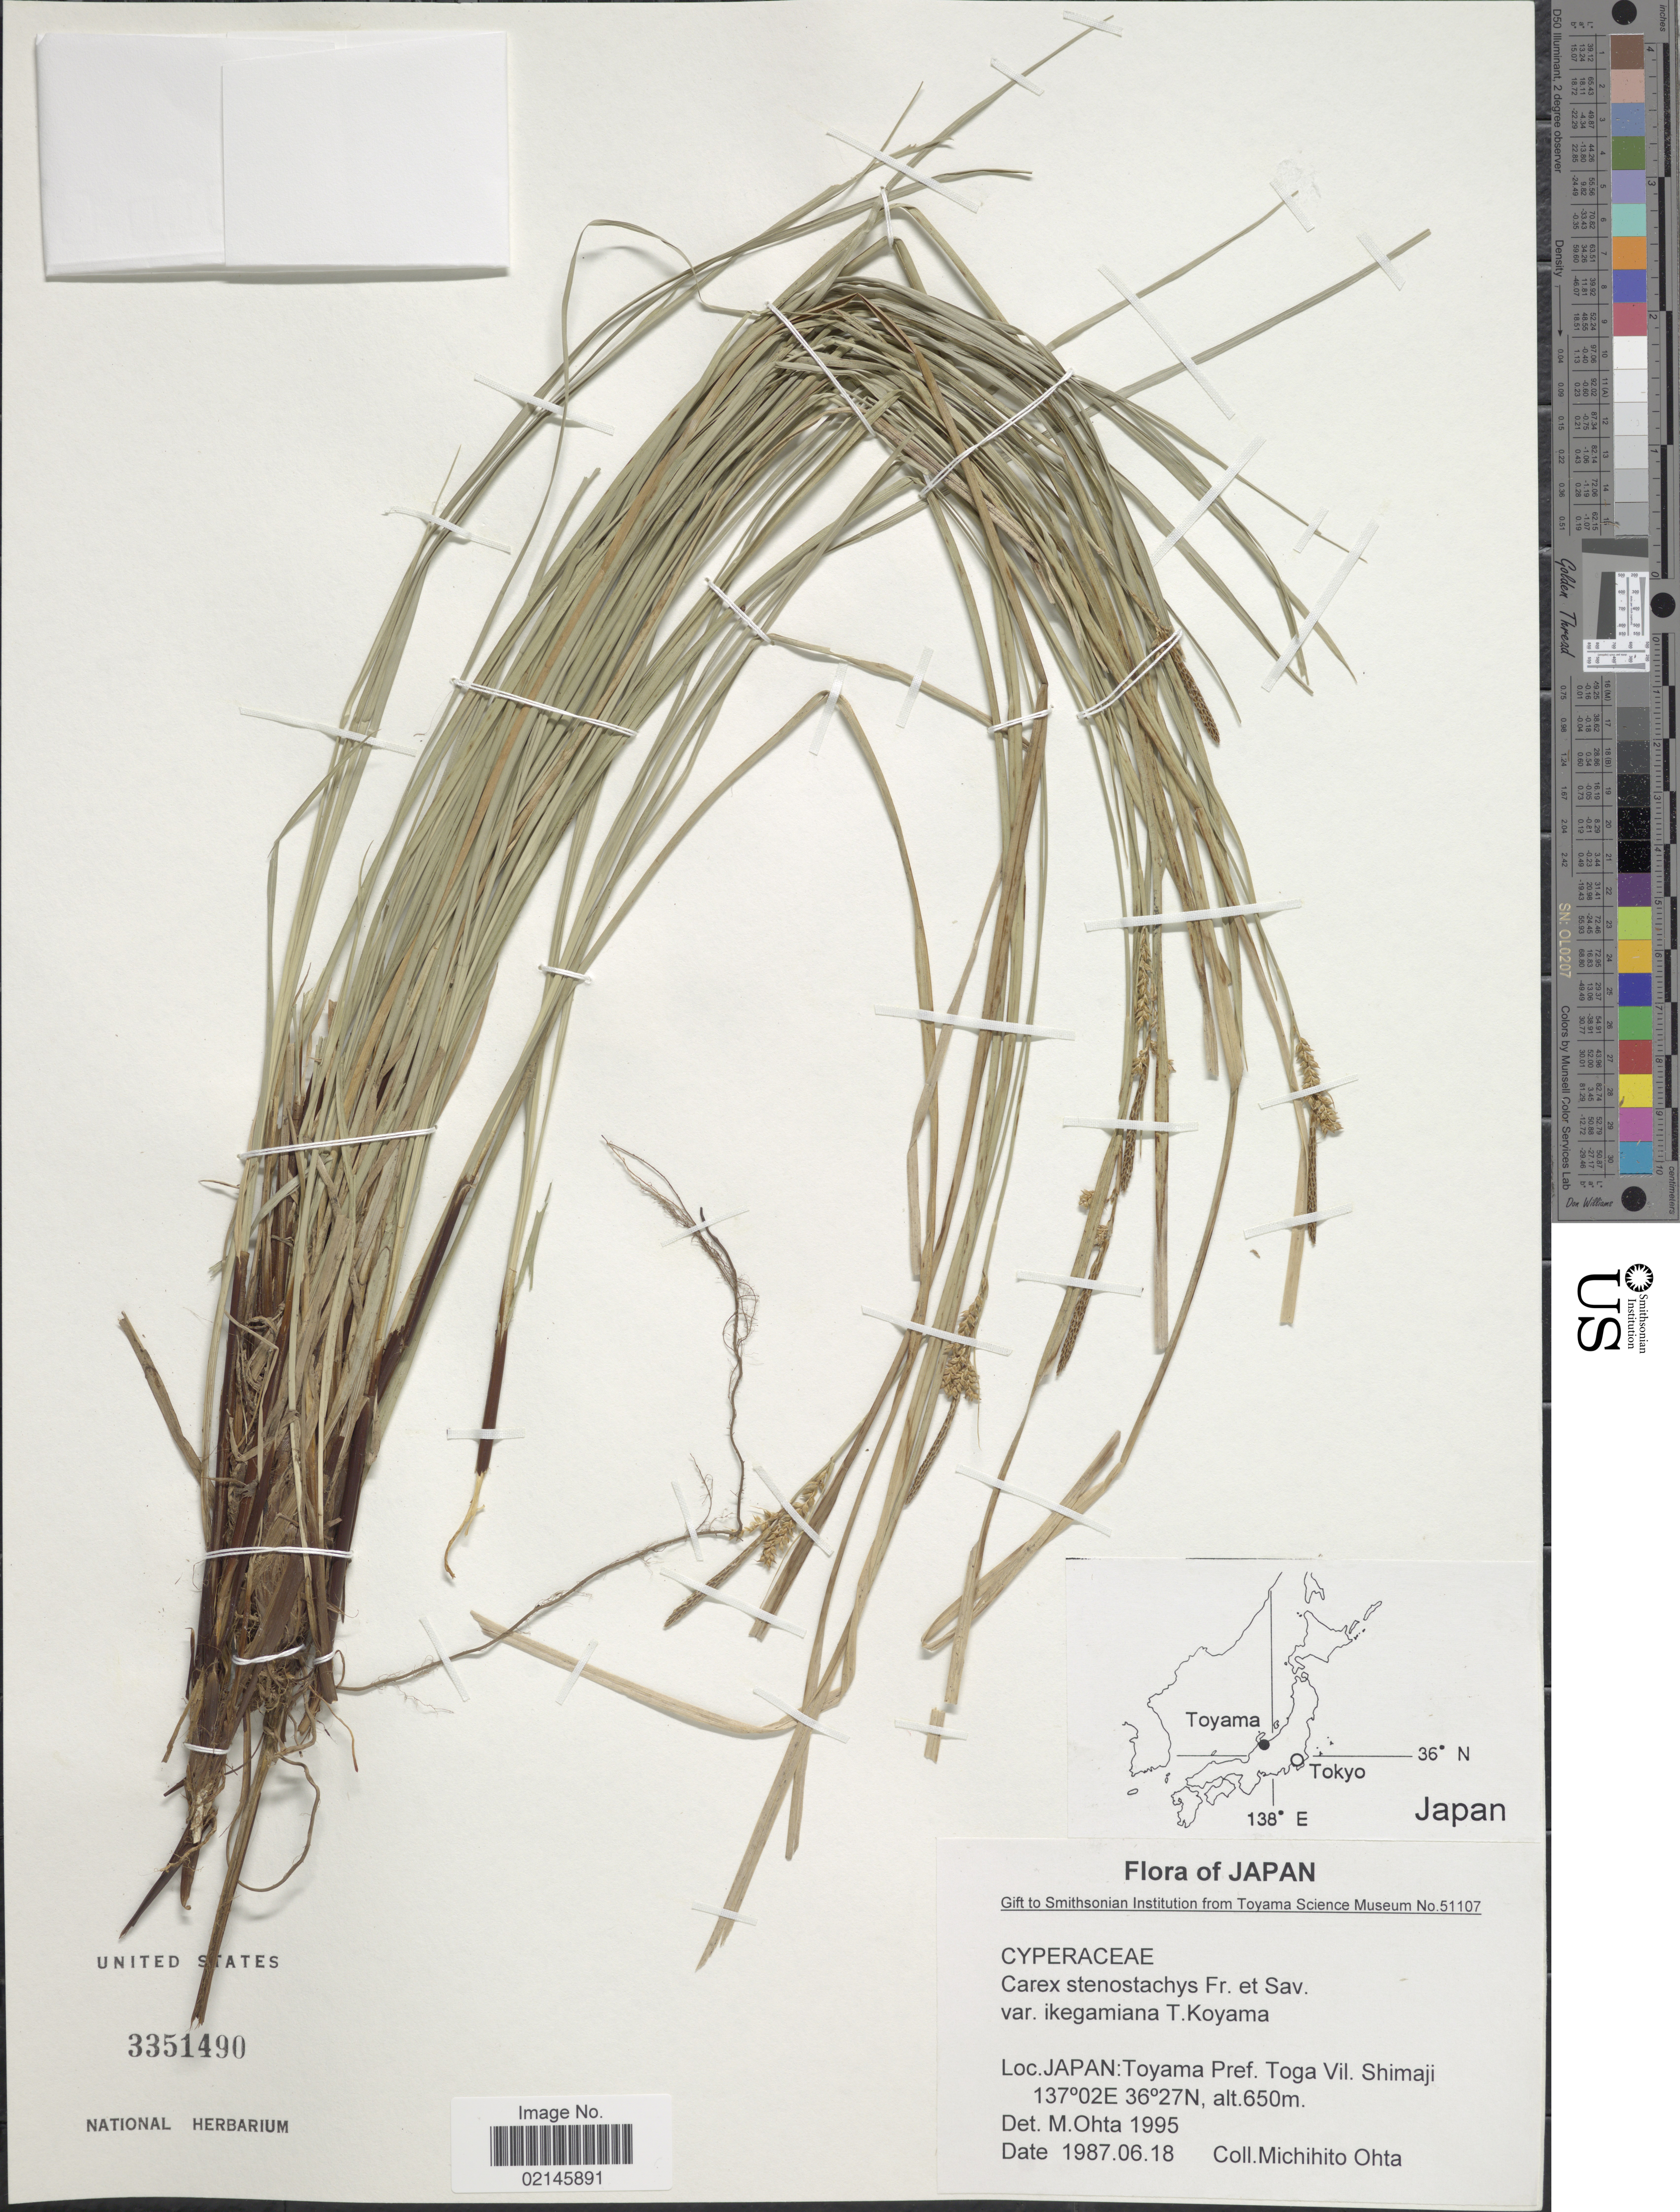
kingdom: Plantae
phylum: Tracheophyta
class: Liliopsida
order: Poales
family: Cyperaceae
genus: Carex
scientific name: Carex stenostachys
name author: Franch. & Sav.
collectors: M. Ohta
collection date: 1987-06-18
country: Japan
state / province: Toyama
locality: Pref. Toga Vil. Shimaji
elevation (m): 650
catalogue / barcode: US 3351490